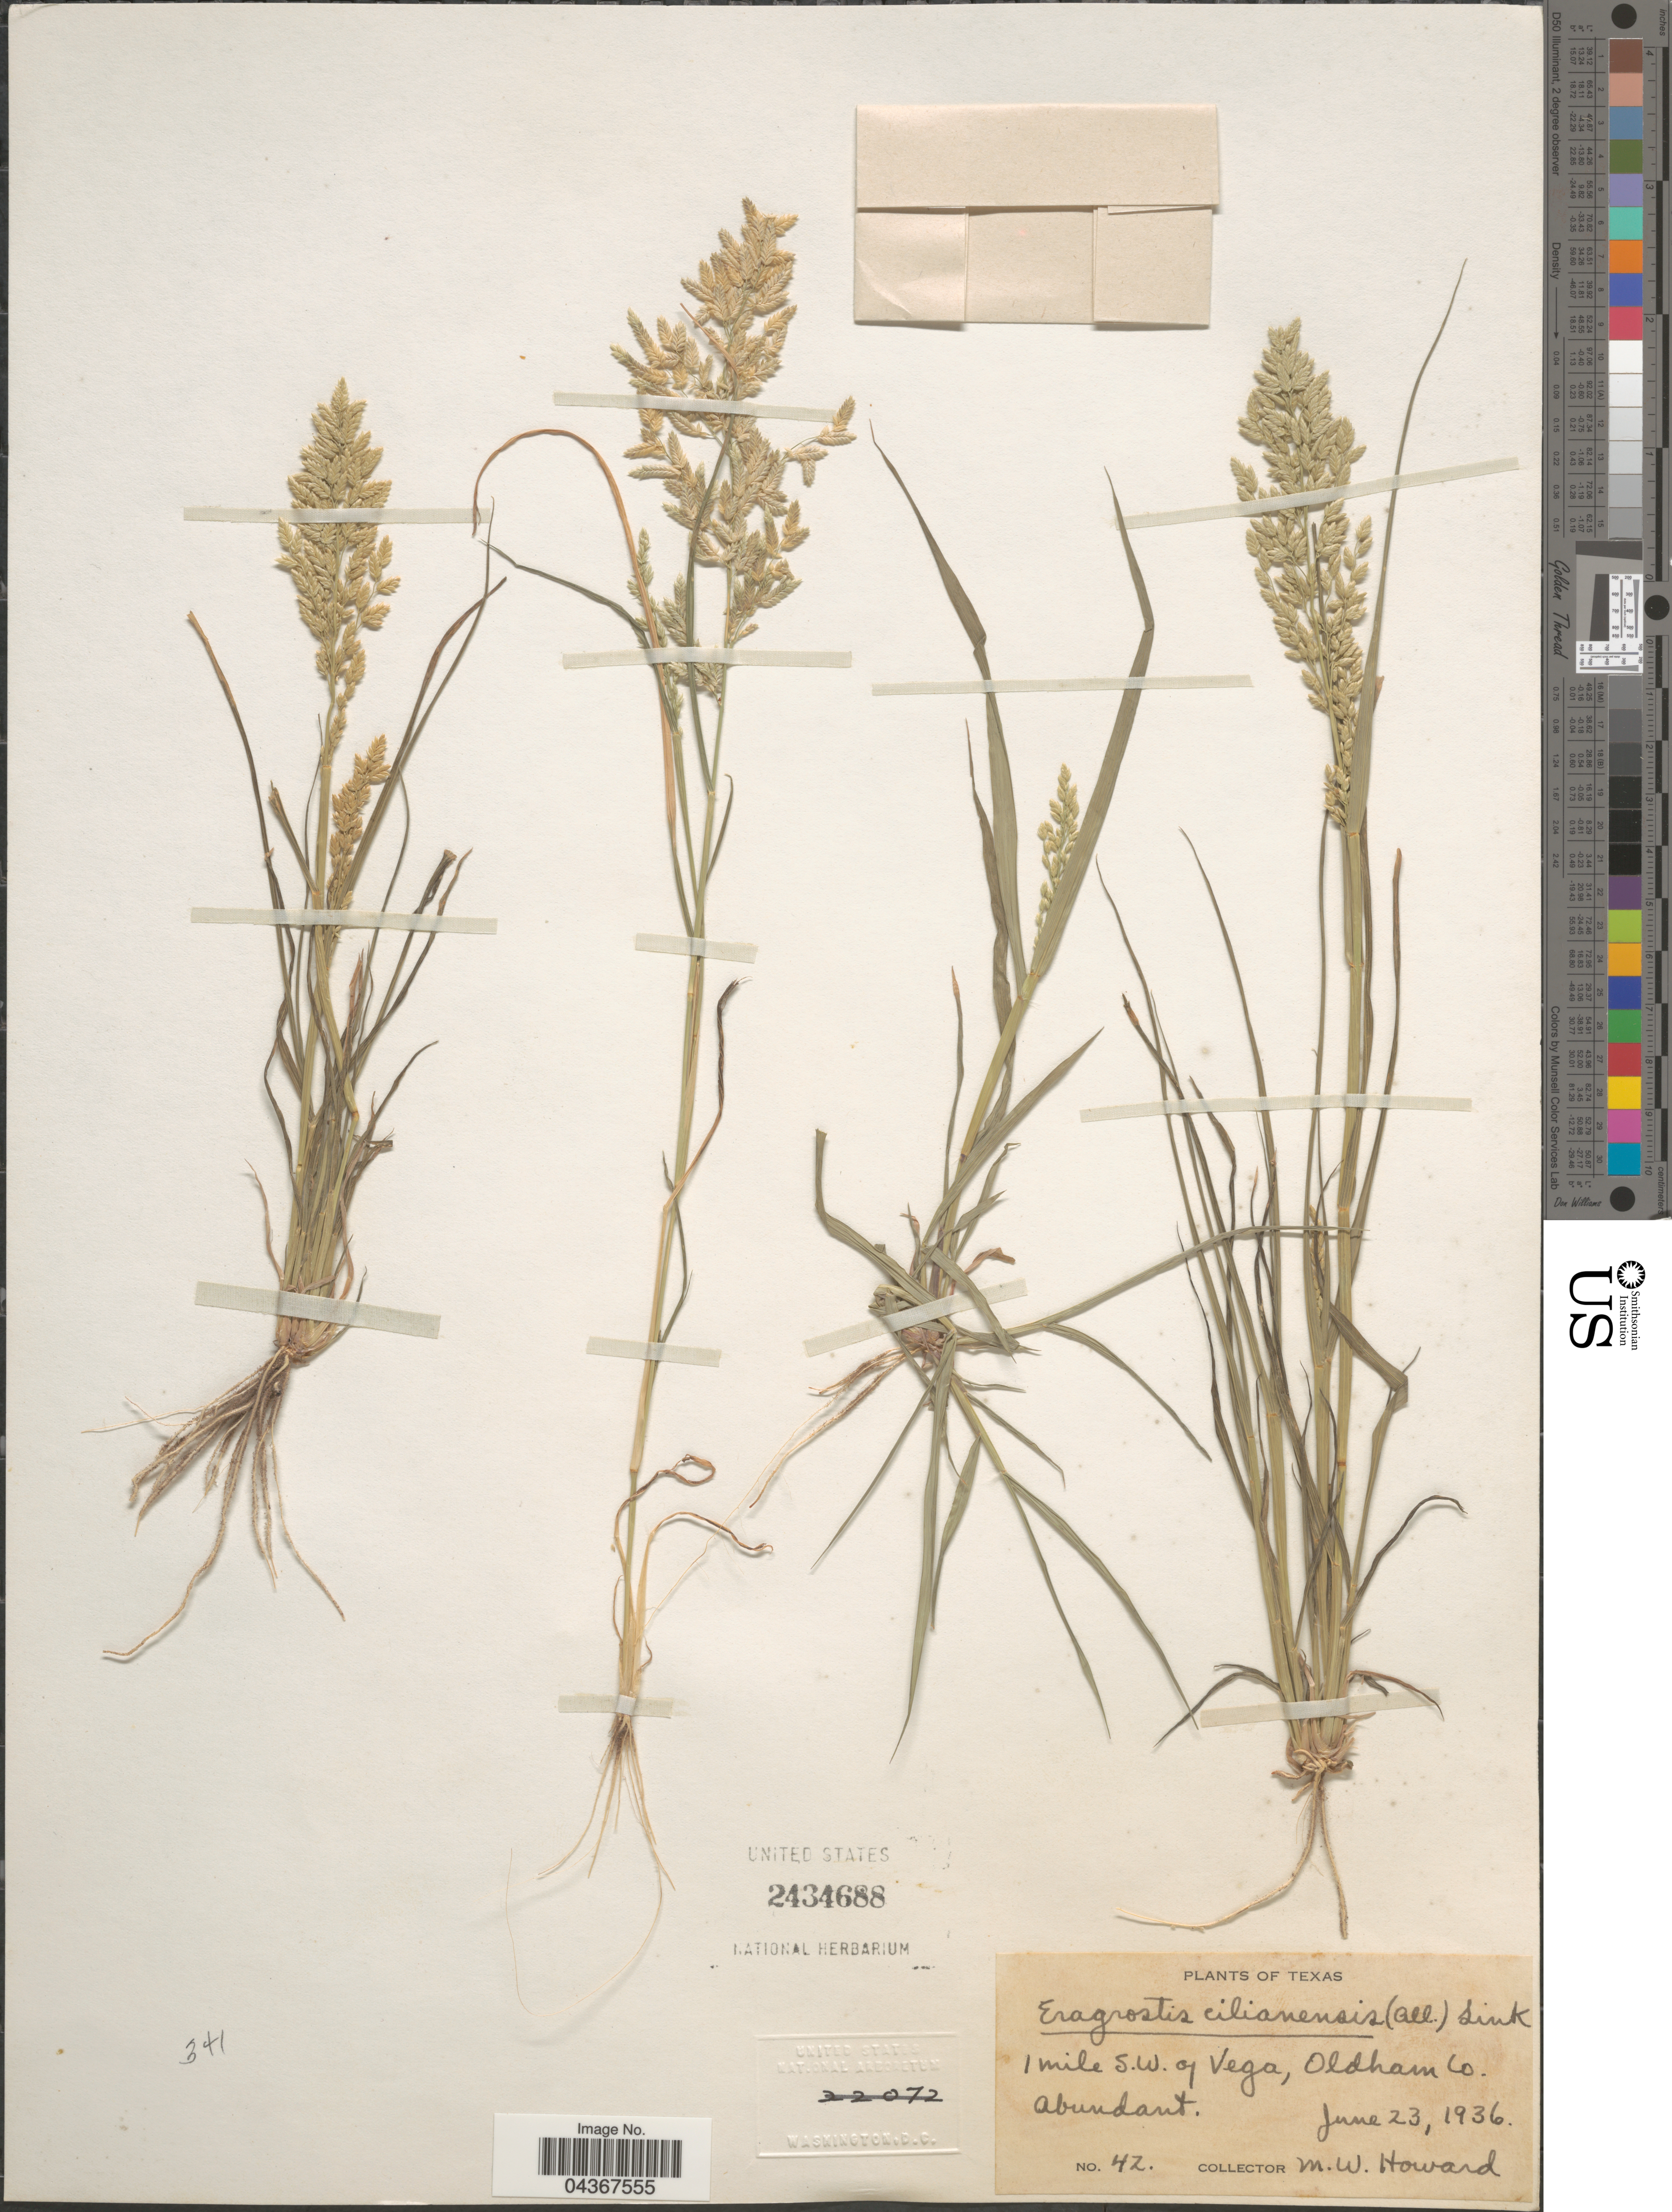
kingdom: Plantae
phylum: Tracheophyta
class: Liliopsida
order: Poales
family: Poaceae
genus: Eragrostis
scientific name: Eragrostis cilianensis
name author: (Bellardi) Vignolo ex Janch.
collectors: M. Howard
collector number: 42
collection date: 1936-06-23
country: United States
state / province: Texas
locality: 1 mile S.W. of Vega, Oldham Co.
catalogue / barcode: US 2434688